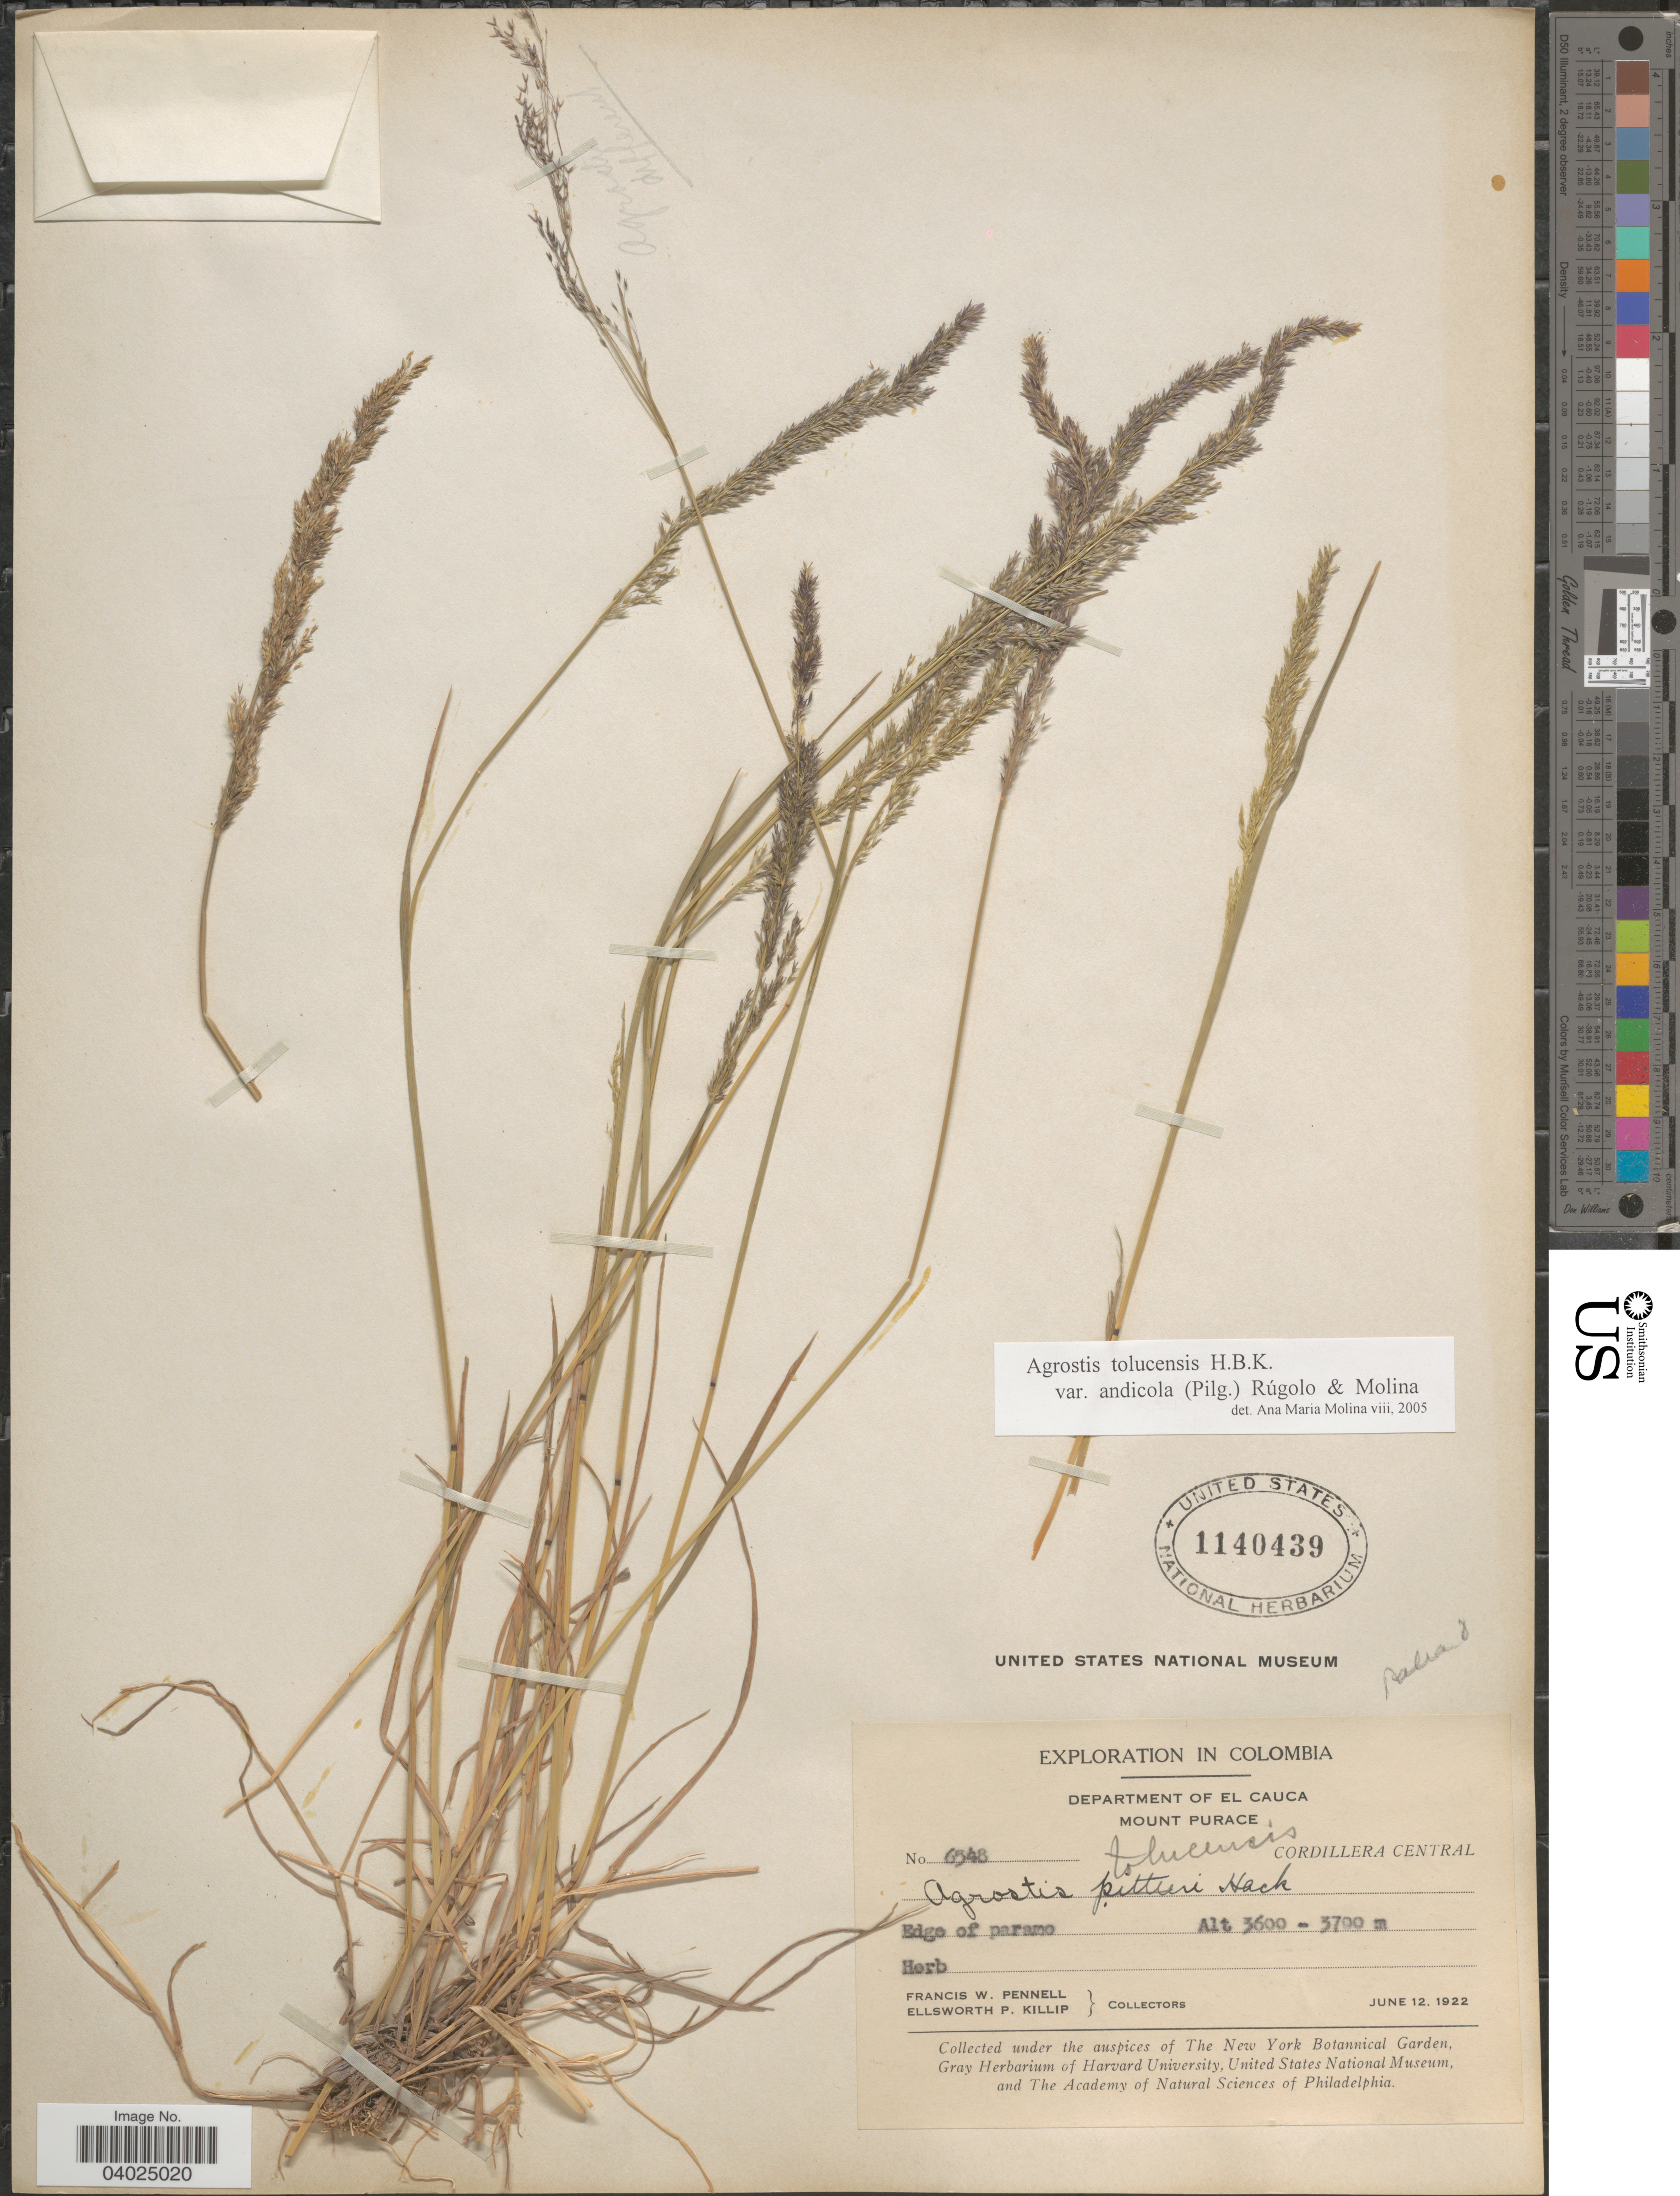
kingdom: Plantae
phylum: Tracheophyta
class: Liliopsida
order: Poales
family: Poaceae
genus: Agrostis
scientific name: Agrostis tolucensis var. andicola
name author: (Pilg.) Rúgolo & A.M. Molina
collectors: F. W. Pennell & E. P. Killip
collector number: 6548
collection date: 1922-06-12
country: Colombia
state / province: Cauca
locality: Department of El Cauca. Mount Purace. Cordillera Central.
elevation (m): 3600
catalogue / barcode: US 1140439